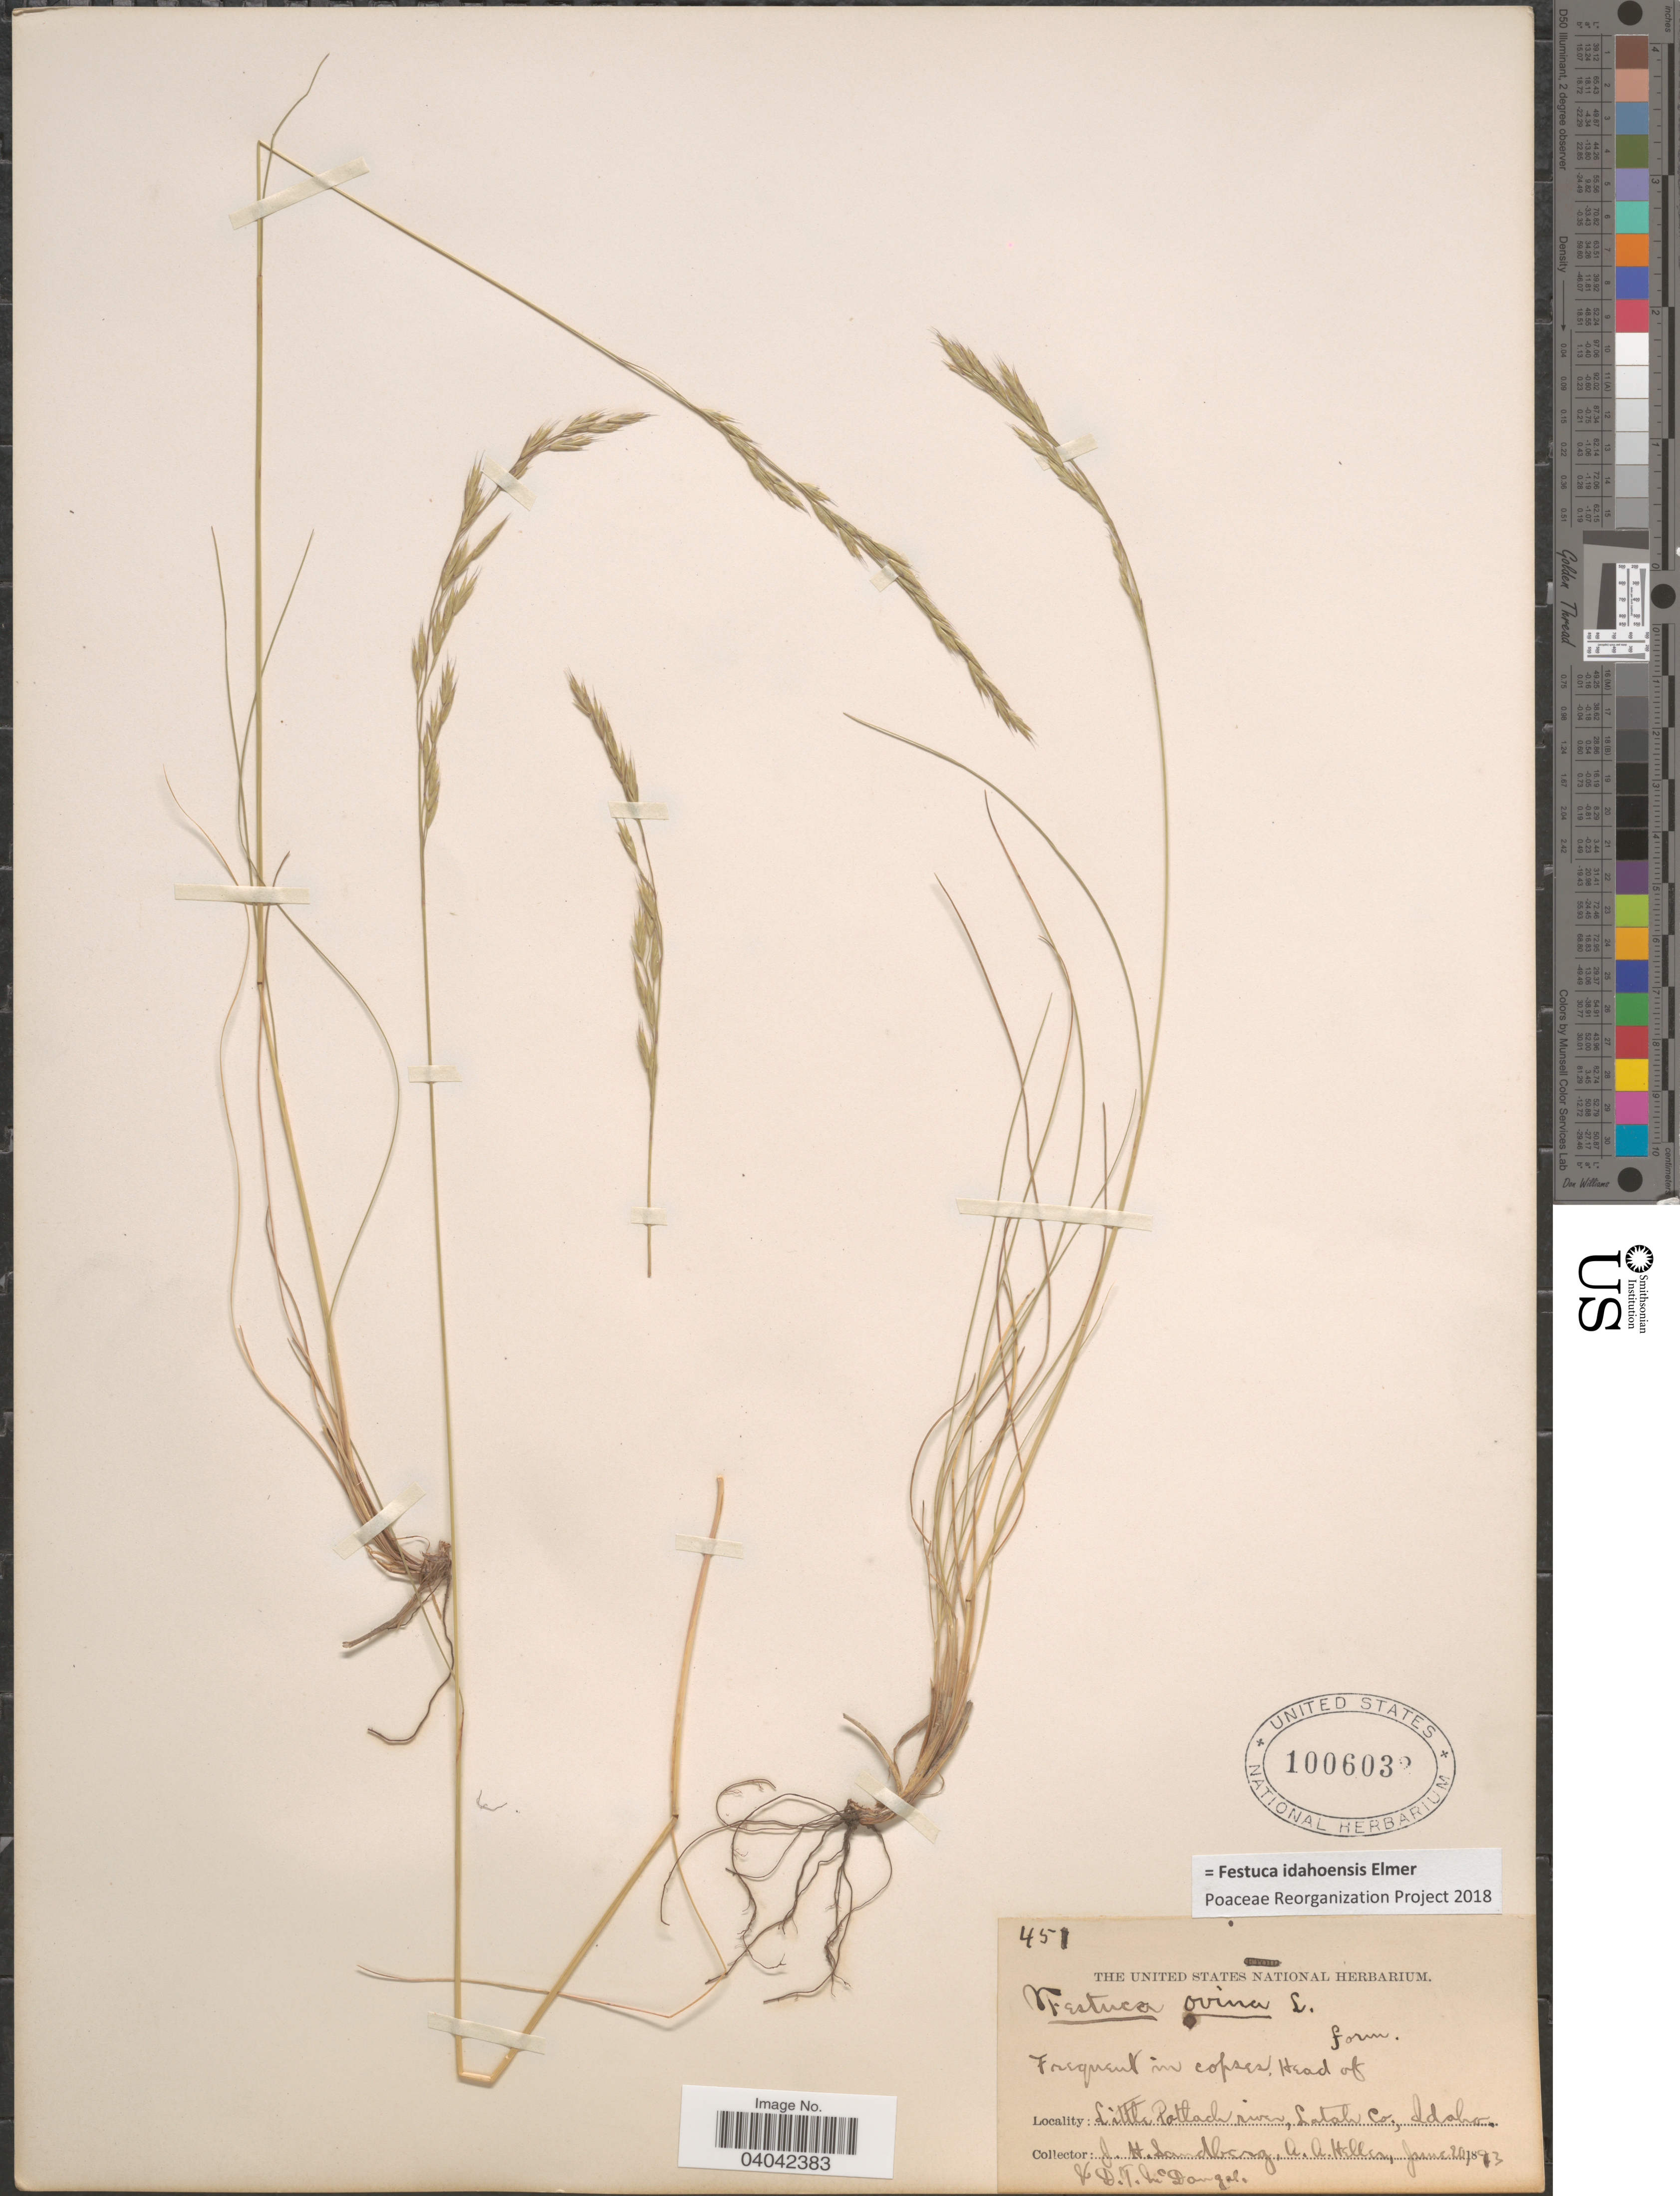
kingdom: Plantae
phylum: Tracheophyta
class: Liliopsida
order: Poales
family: Poaceae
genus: Festuca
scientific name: Festuca idahoensis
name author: Elmer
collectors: J. H. Sandberg, A. A. Heller & D. McDougal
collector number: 451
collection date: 1893-06-20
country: United States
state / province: Idaho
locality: Head of Little Potlach river, Latah Co.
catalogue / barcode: US 1006032